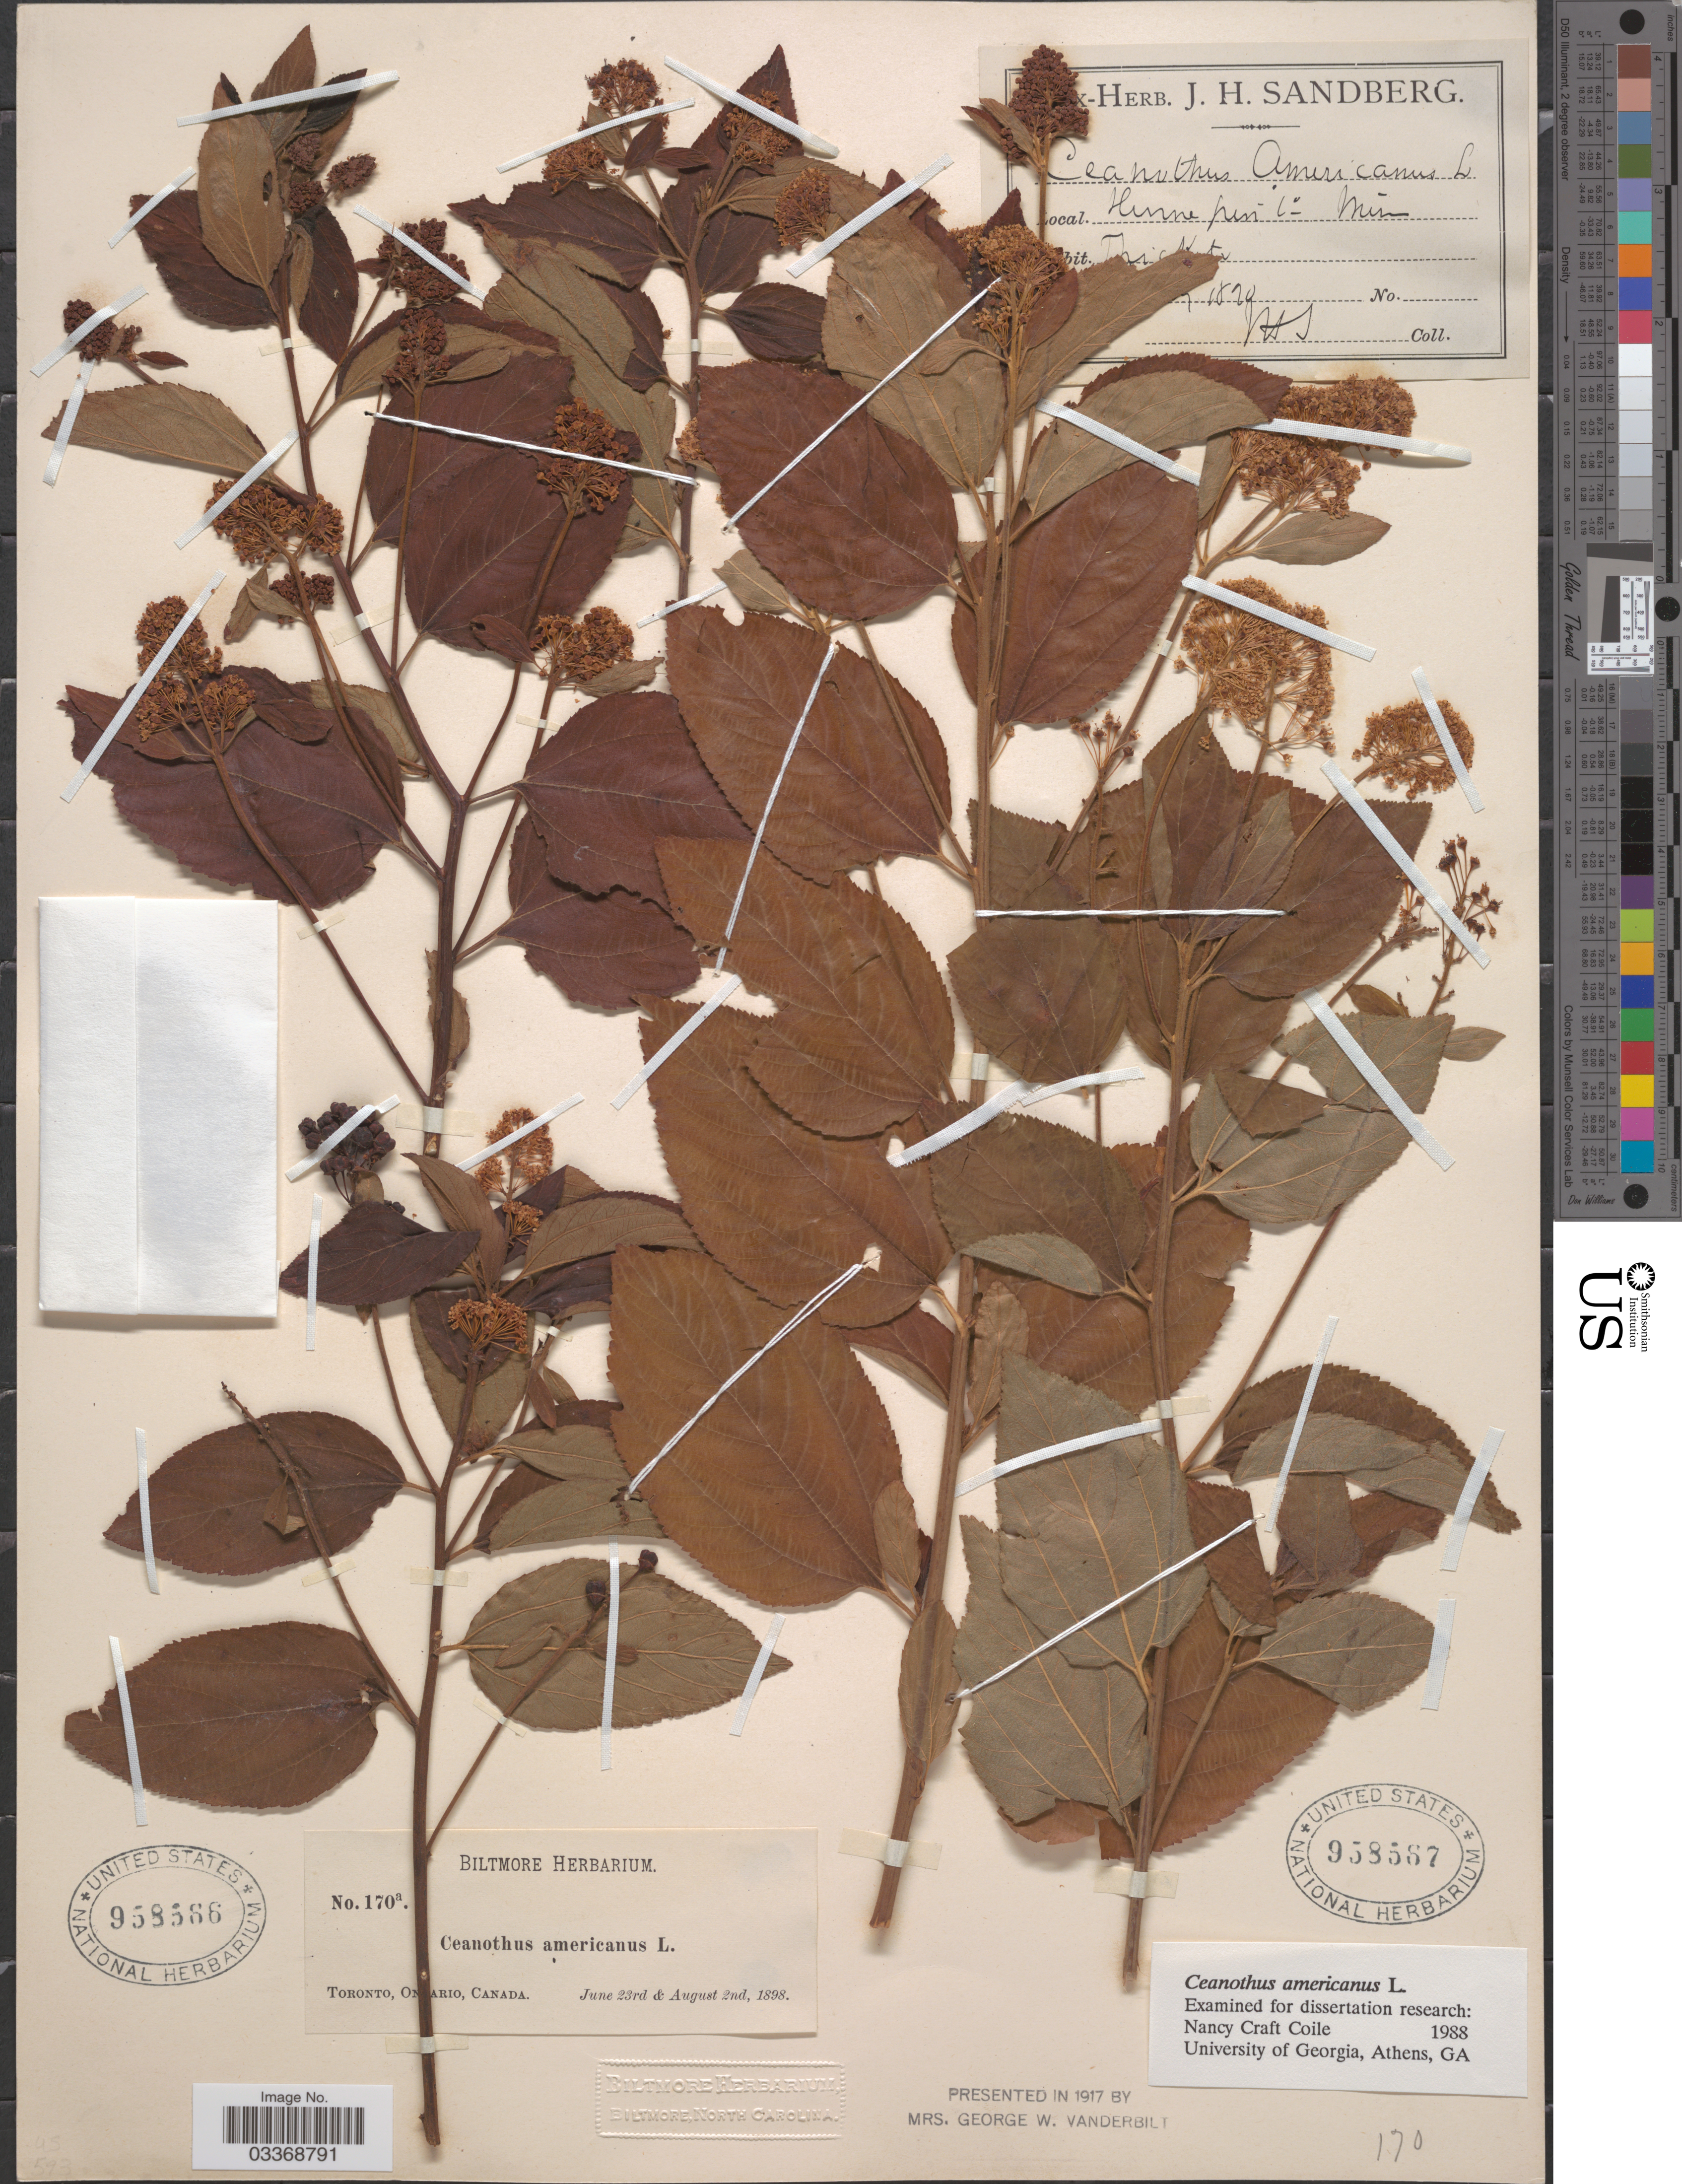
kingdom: Plantae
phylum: Tracheophyta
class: Magnoliopsida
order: Rosales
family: Rhamnaceae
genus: Ceanothus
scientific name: Ceanothus americanus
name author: L.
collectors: J. H. Sandberg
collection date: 1890-05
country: United States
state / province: Minnesota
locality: Hennepin Co.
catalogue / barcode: US 958567